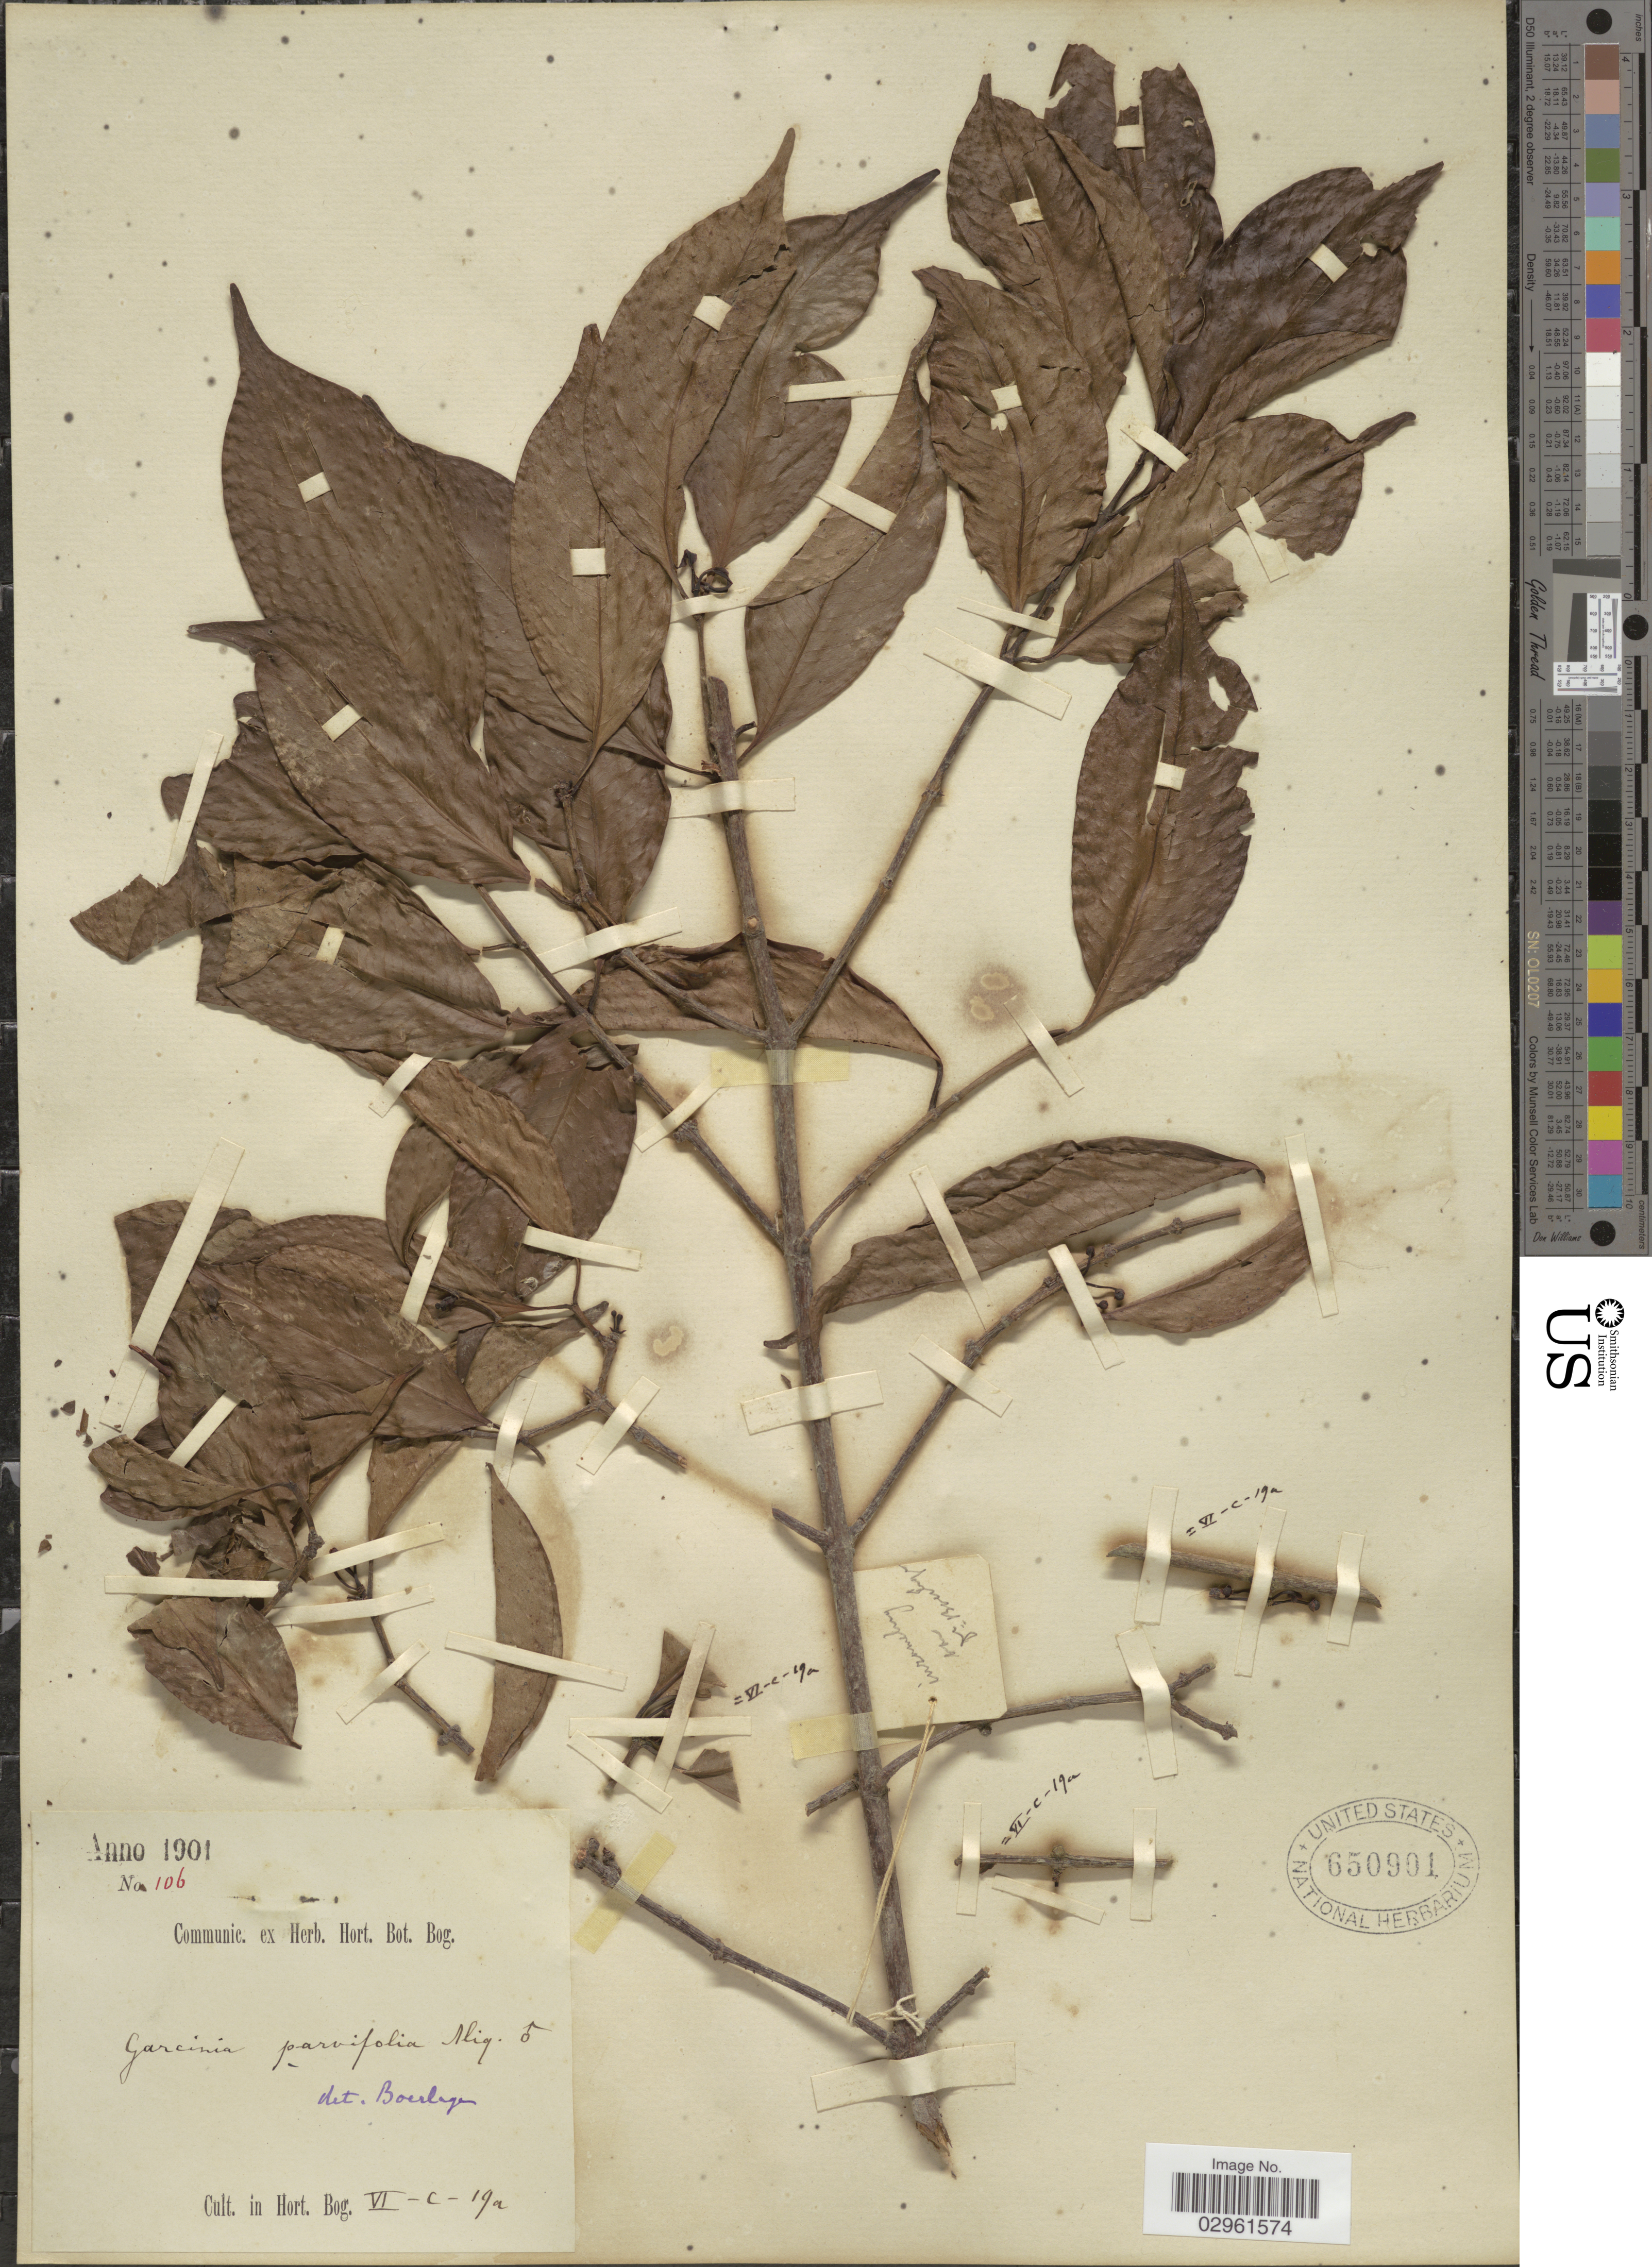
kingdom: Plantae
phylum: Tracheophyta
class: Magnoliopsida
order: Malpighiales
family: Clusiaceae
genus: Garcinia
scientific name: Garcinia parvifolia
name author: (Miq.) Miq.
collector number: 106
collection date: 1901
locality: In Hort. Bog. VI-c-19a [unsure placement]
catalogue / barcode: US 650901